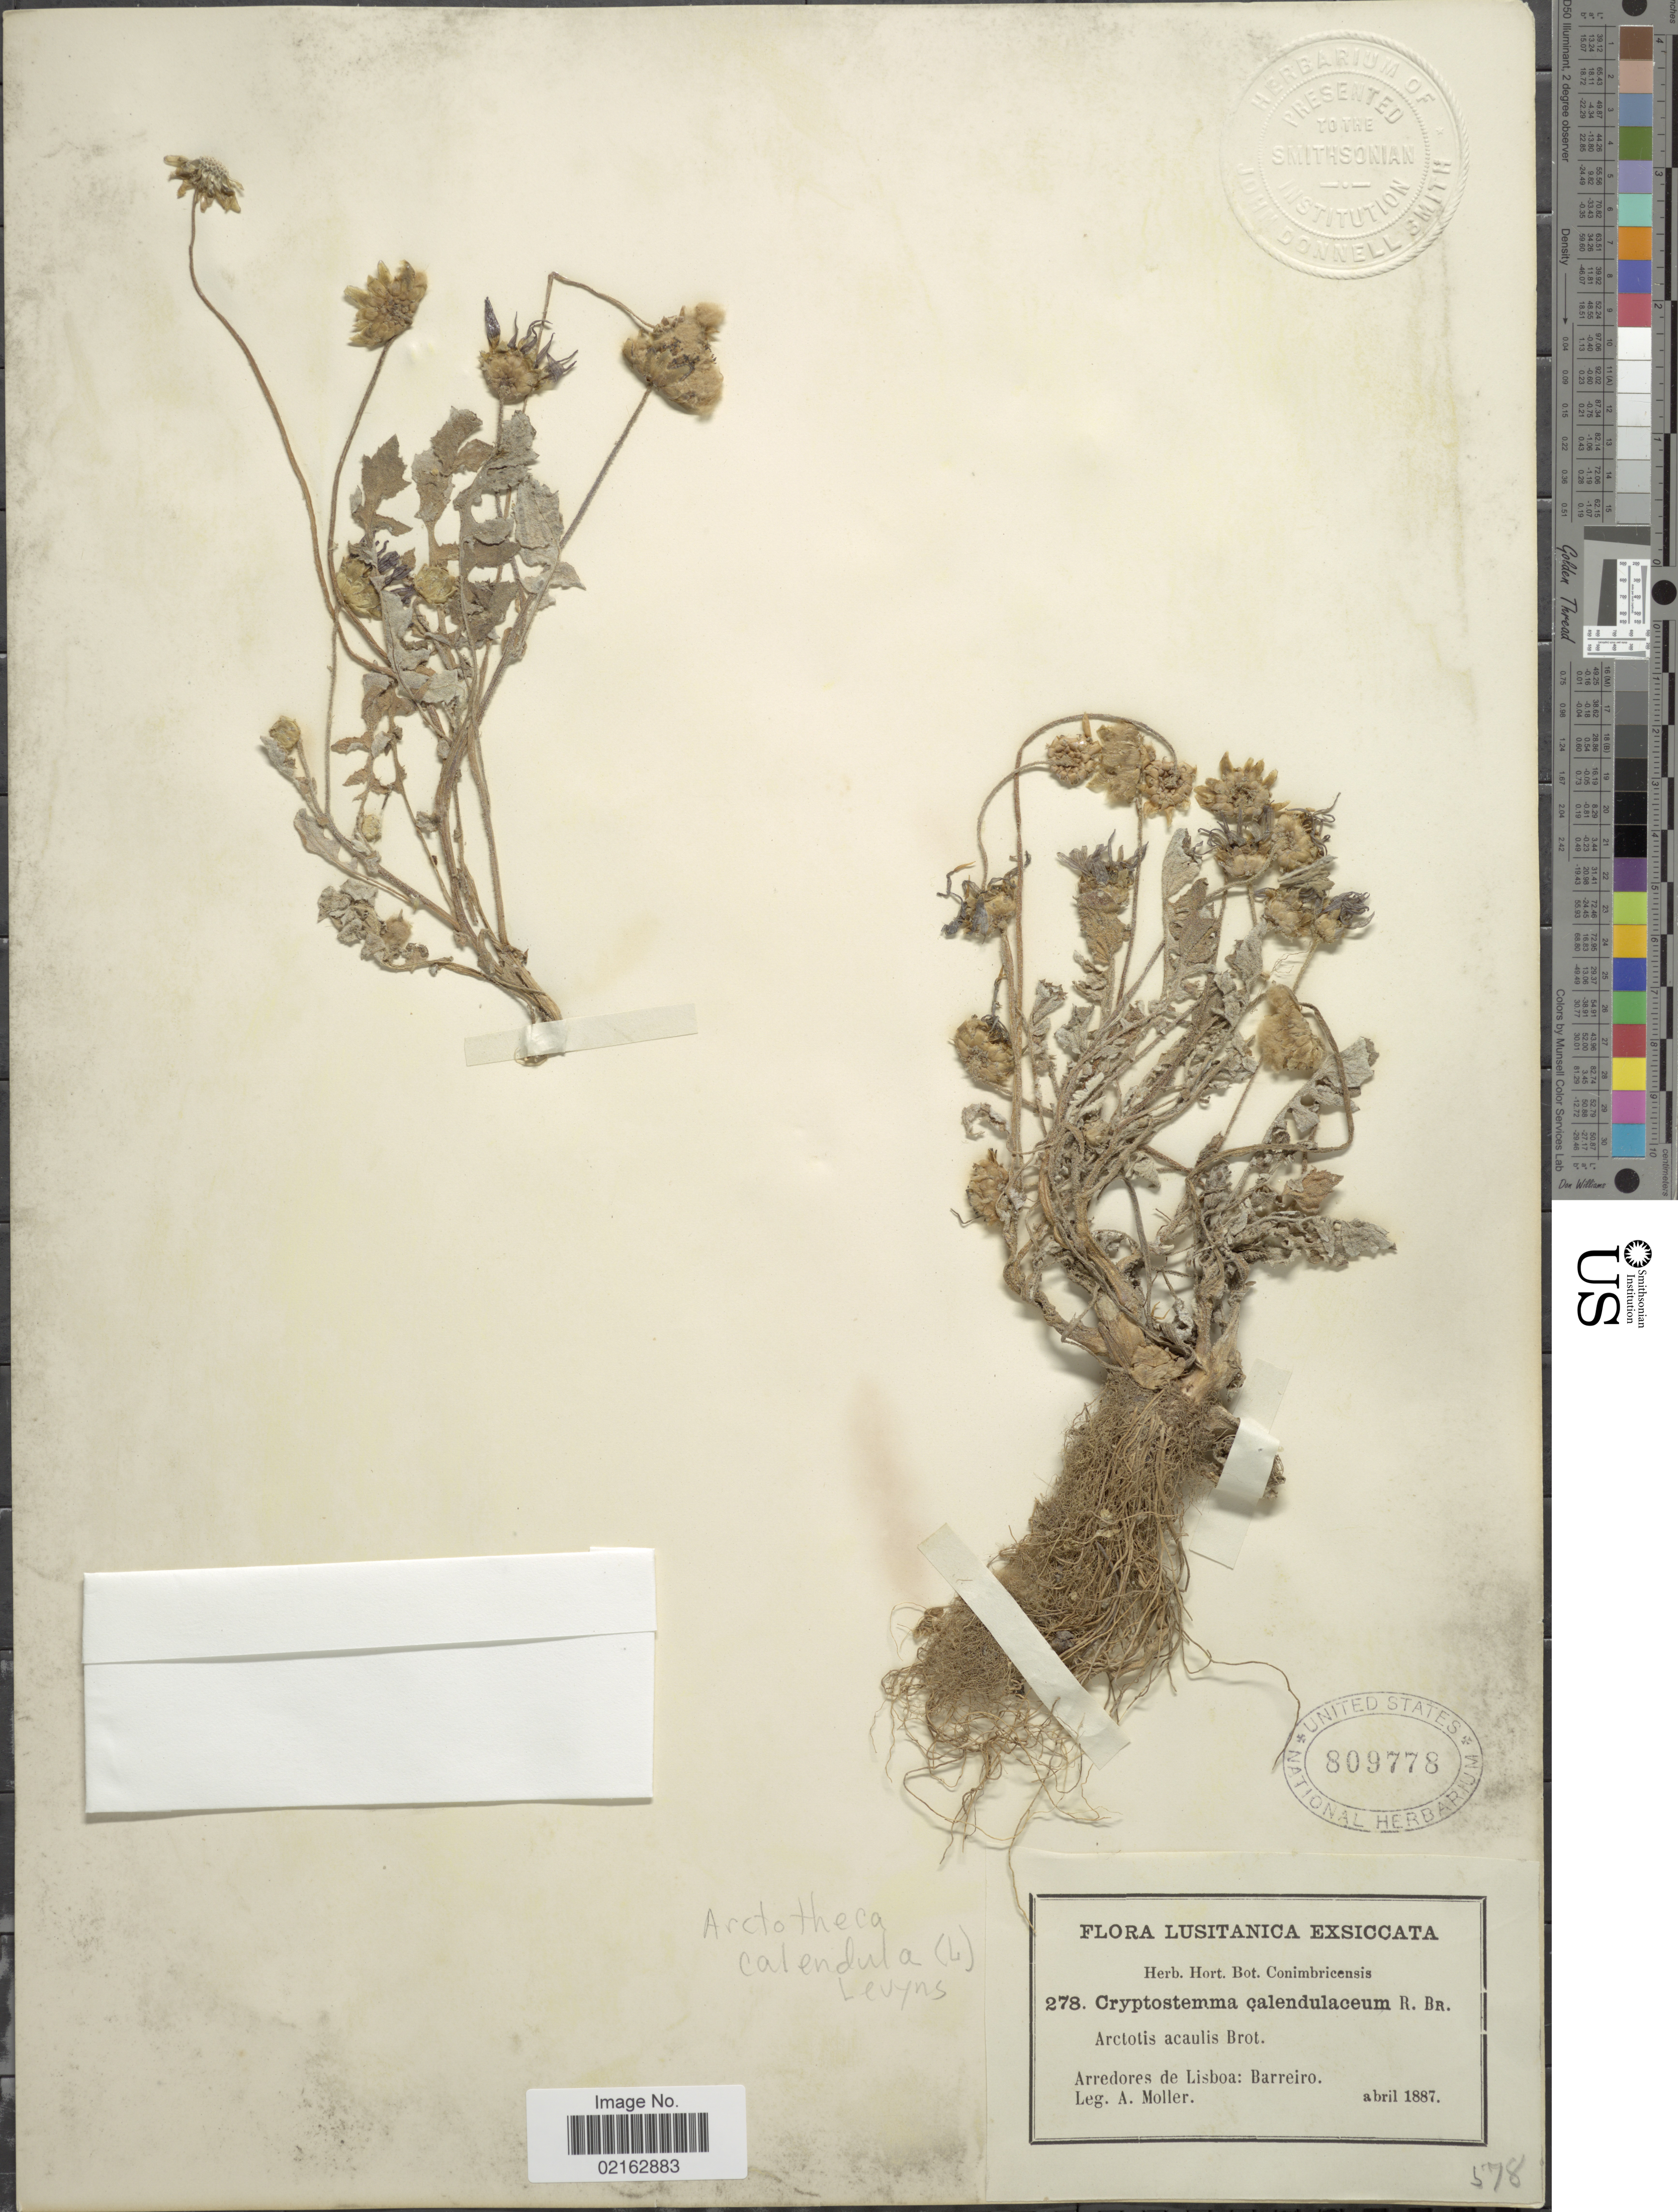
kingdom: Plantae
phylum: Tracheophyta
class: Magnoliopsida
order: Asterales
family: Asteraceae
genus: Arctotheca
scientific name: Arctotheca calendula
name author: (L.) Levyns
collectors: A. Moller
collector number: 278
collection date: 1887-04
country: Portugal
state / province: Lisboa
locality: Lusitanica. Arredores de Lisboa: Barreiro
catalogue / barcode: US 809778